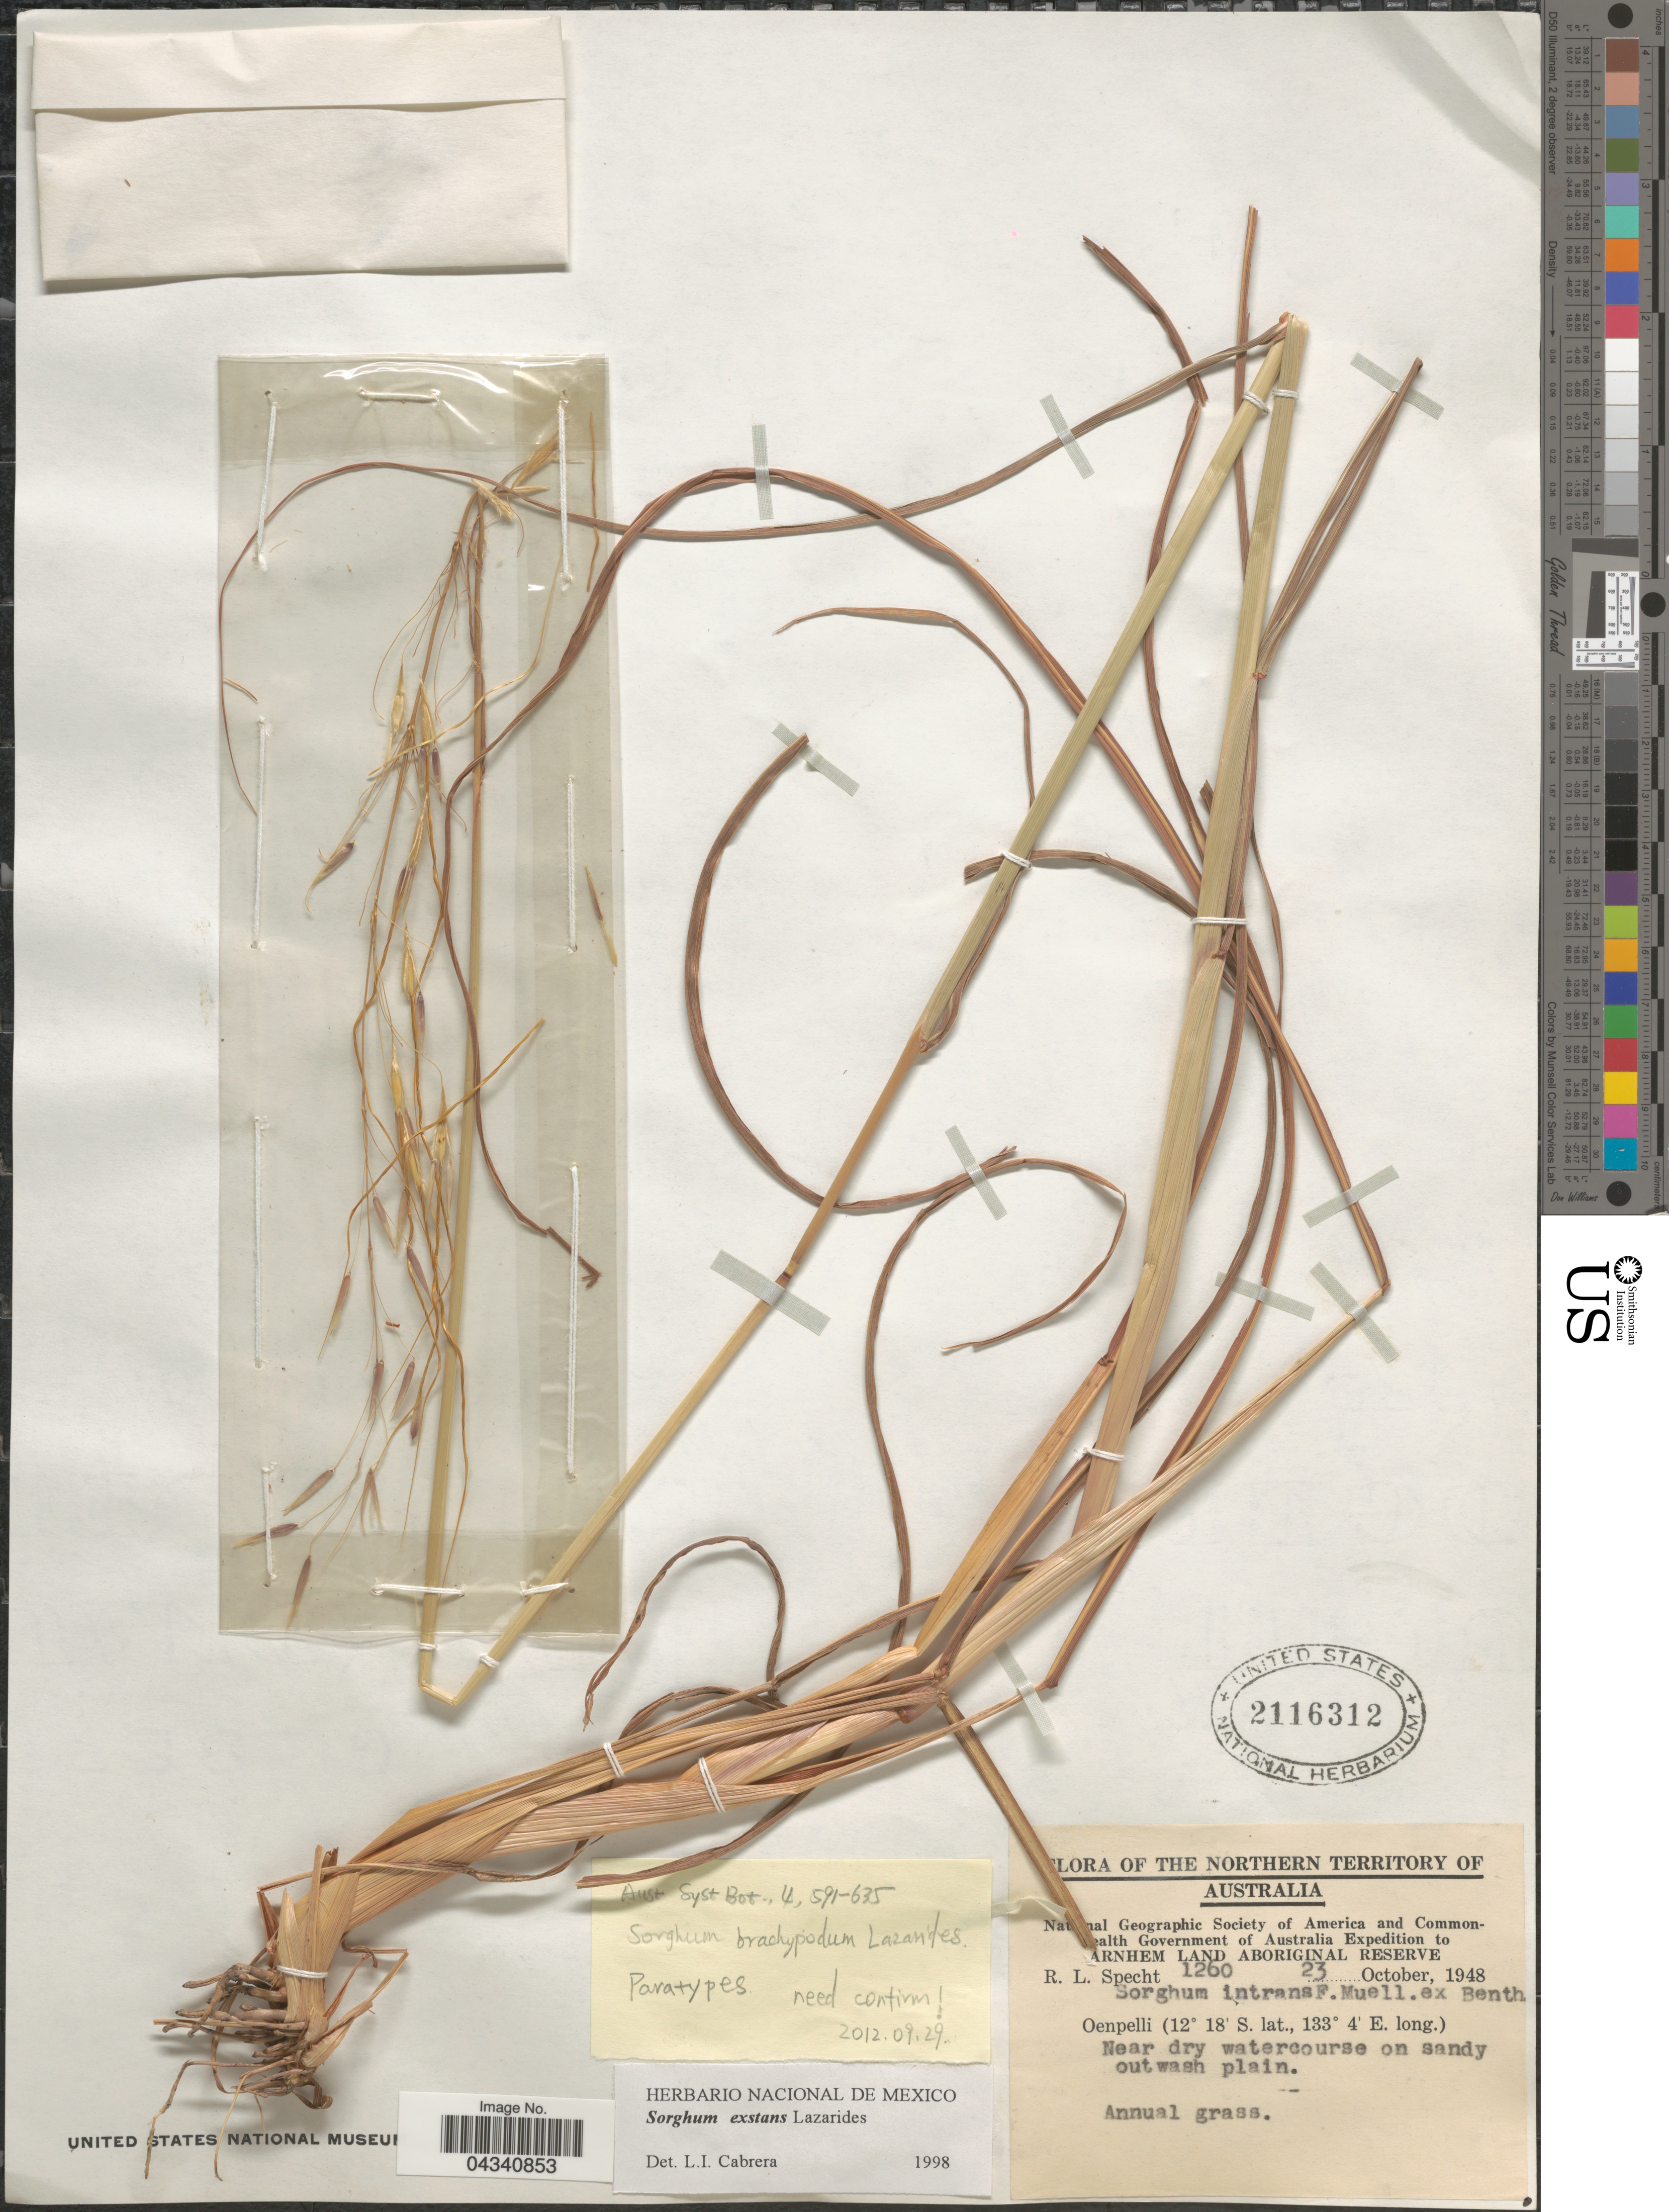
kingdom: Plantae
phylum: Tracheophyta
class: Liliopsida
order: Poales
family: Poaceae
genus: Sorghum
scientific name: Sorghum extans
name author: Lazarides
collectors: R. L. Specht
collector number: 1260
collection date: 1948-10-23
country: Australia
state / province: Northern Territory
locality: Na [illegible text]nal Geographic Society of America and Common [illegible text]ealth Government of Australia Expedition to Arnhem Land Aboriginal Reserve. Oenpelli.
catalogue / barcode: US 2116312